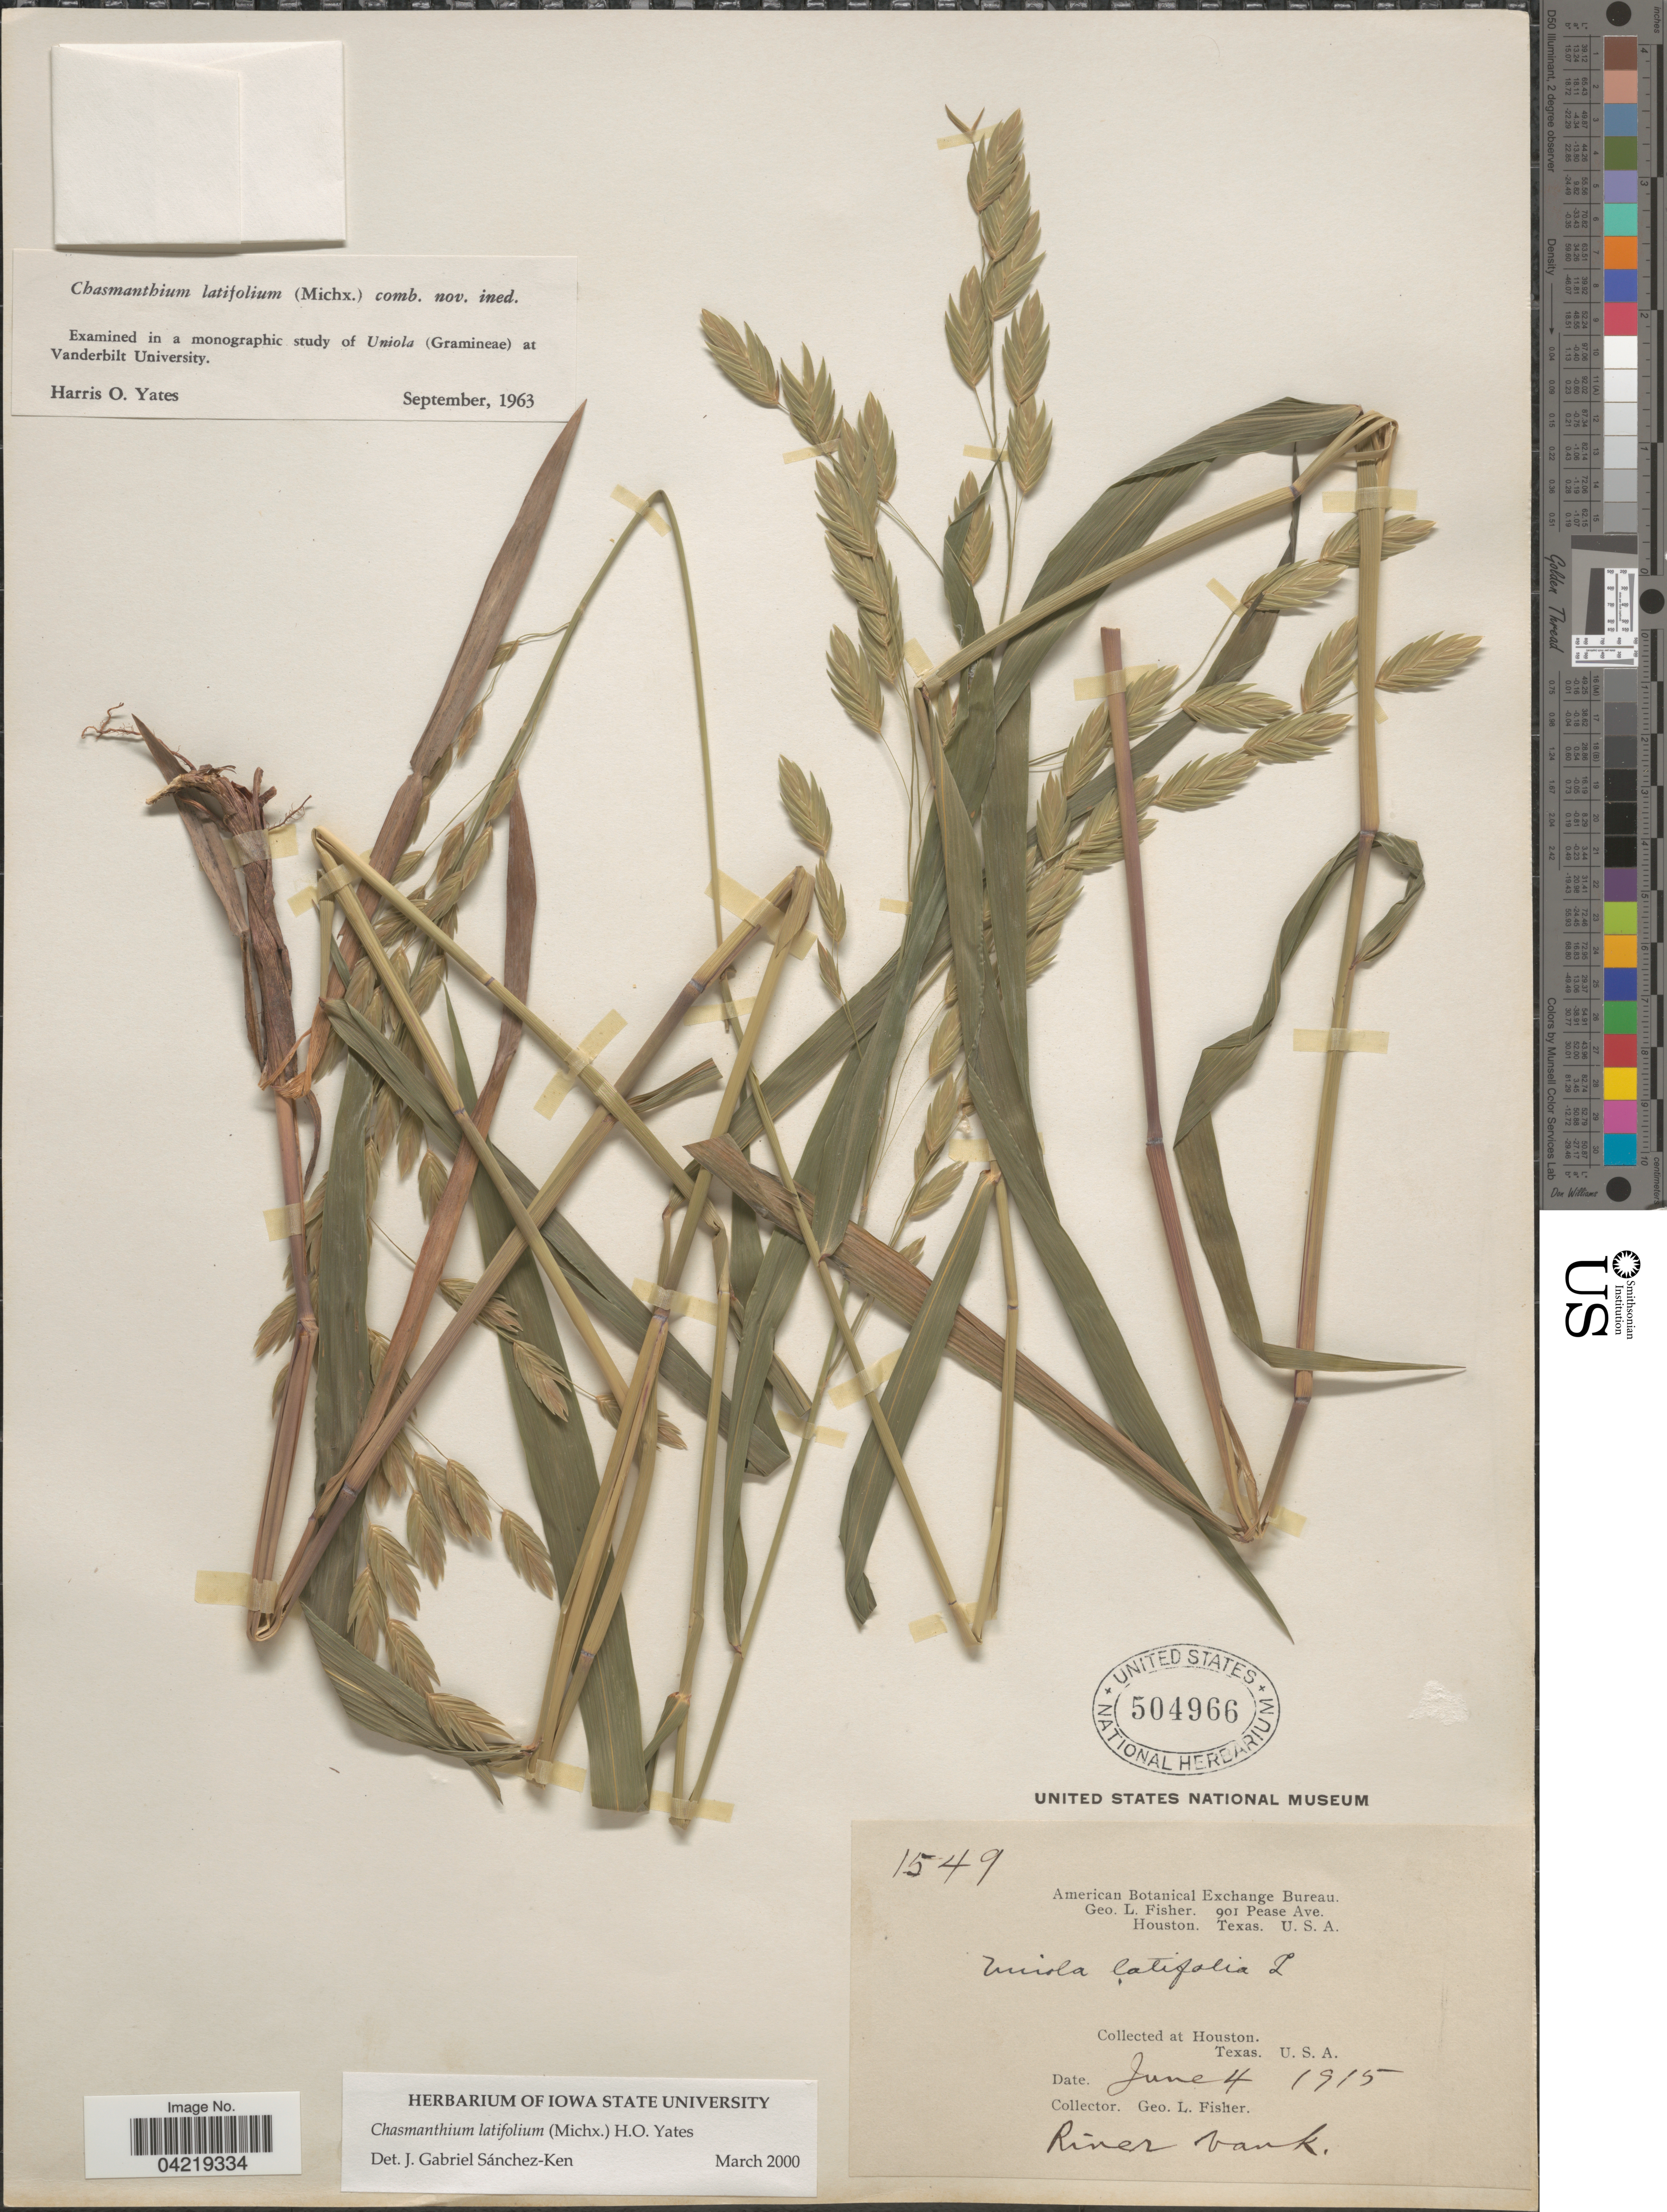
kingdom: Plantae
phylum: Tracheophyta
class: Liliopsida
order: Poales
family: Poaceae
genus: Chasmanthium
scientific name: Chasmanthium latifolium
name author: (Michx.) H.O. Yates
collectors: G. L. Fisher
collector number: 1549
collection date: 1915-06-04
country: United States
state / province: Texas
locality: At Houston.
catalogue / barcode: US 504966